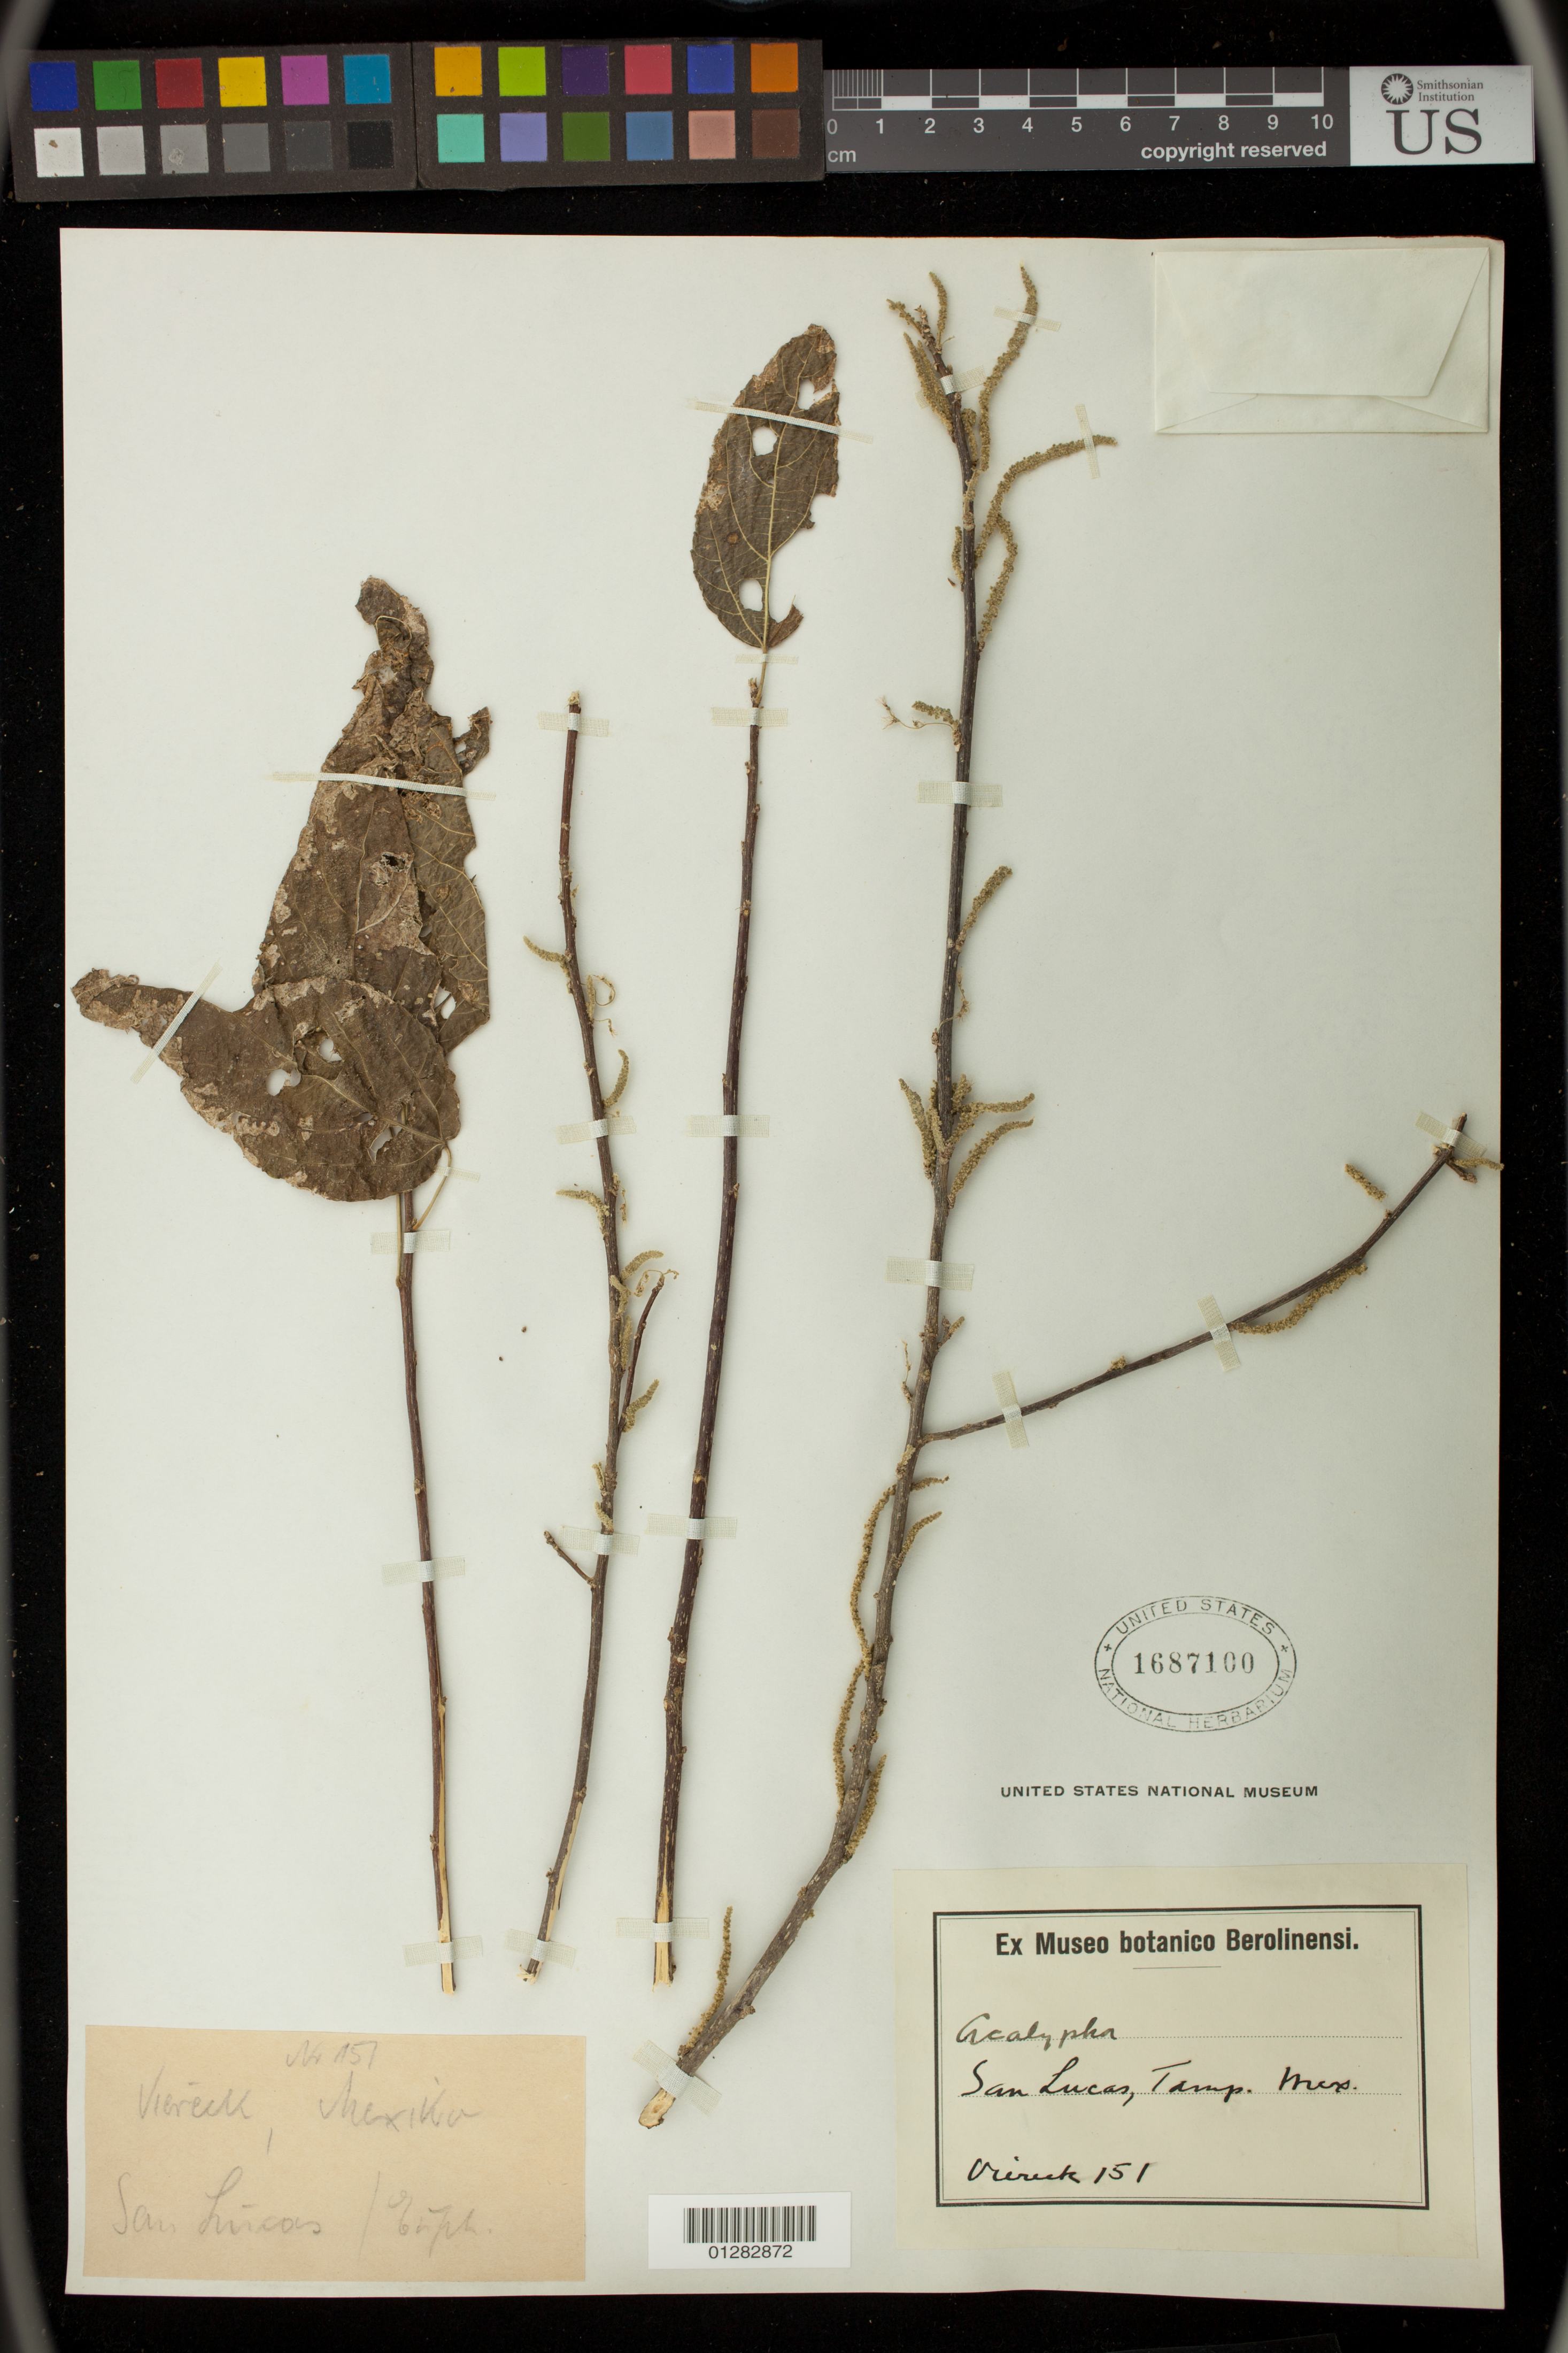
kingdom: Plantae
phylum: Tracheophyta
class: Magnoliopsida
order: Malpighiales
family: Euphorbiaceae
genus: Acalypha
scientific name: Acalypha sp.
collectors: -. Viereck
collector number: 151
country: Mexico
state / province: Tamaulipas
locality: San Lucas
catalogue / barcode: US 1687100